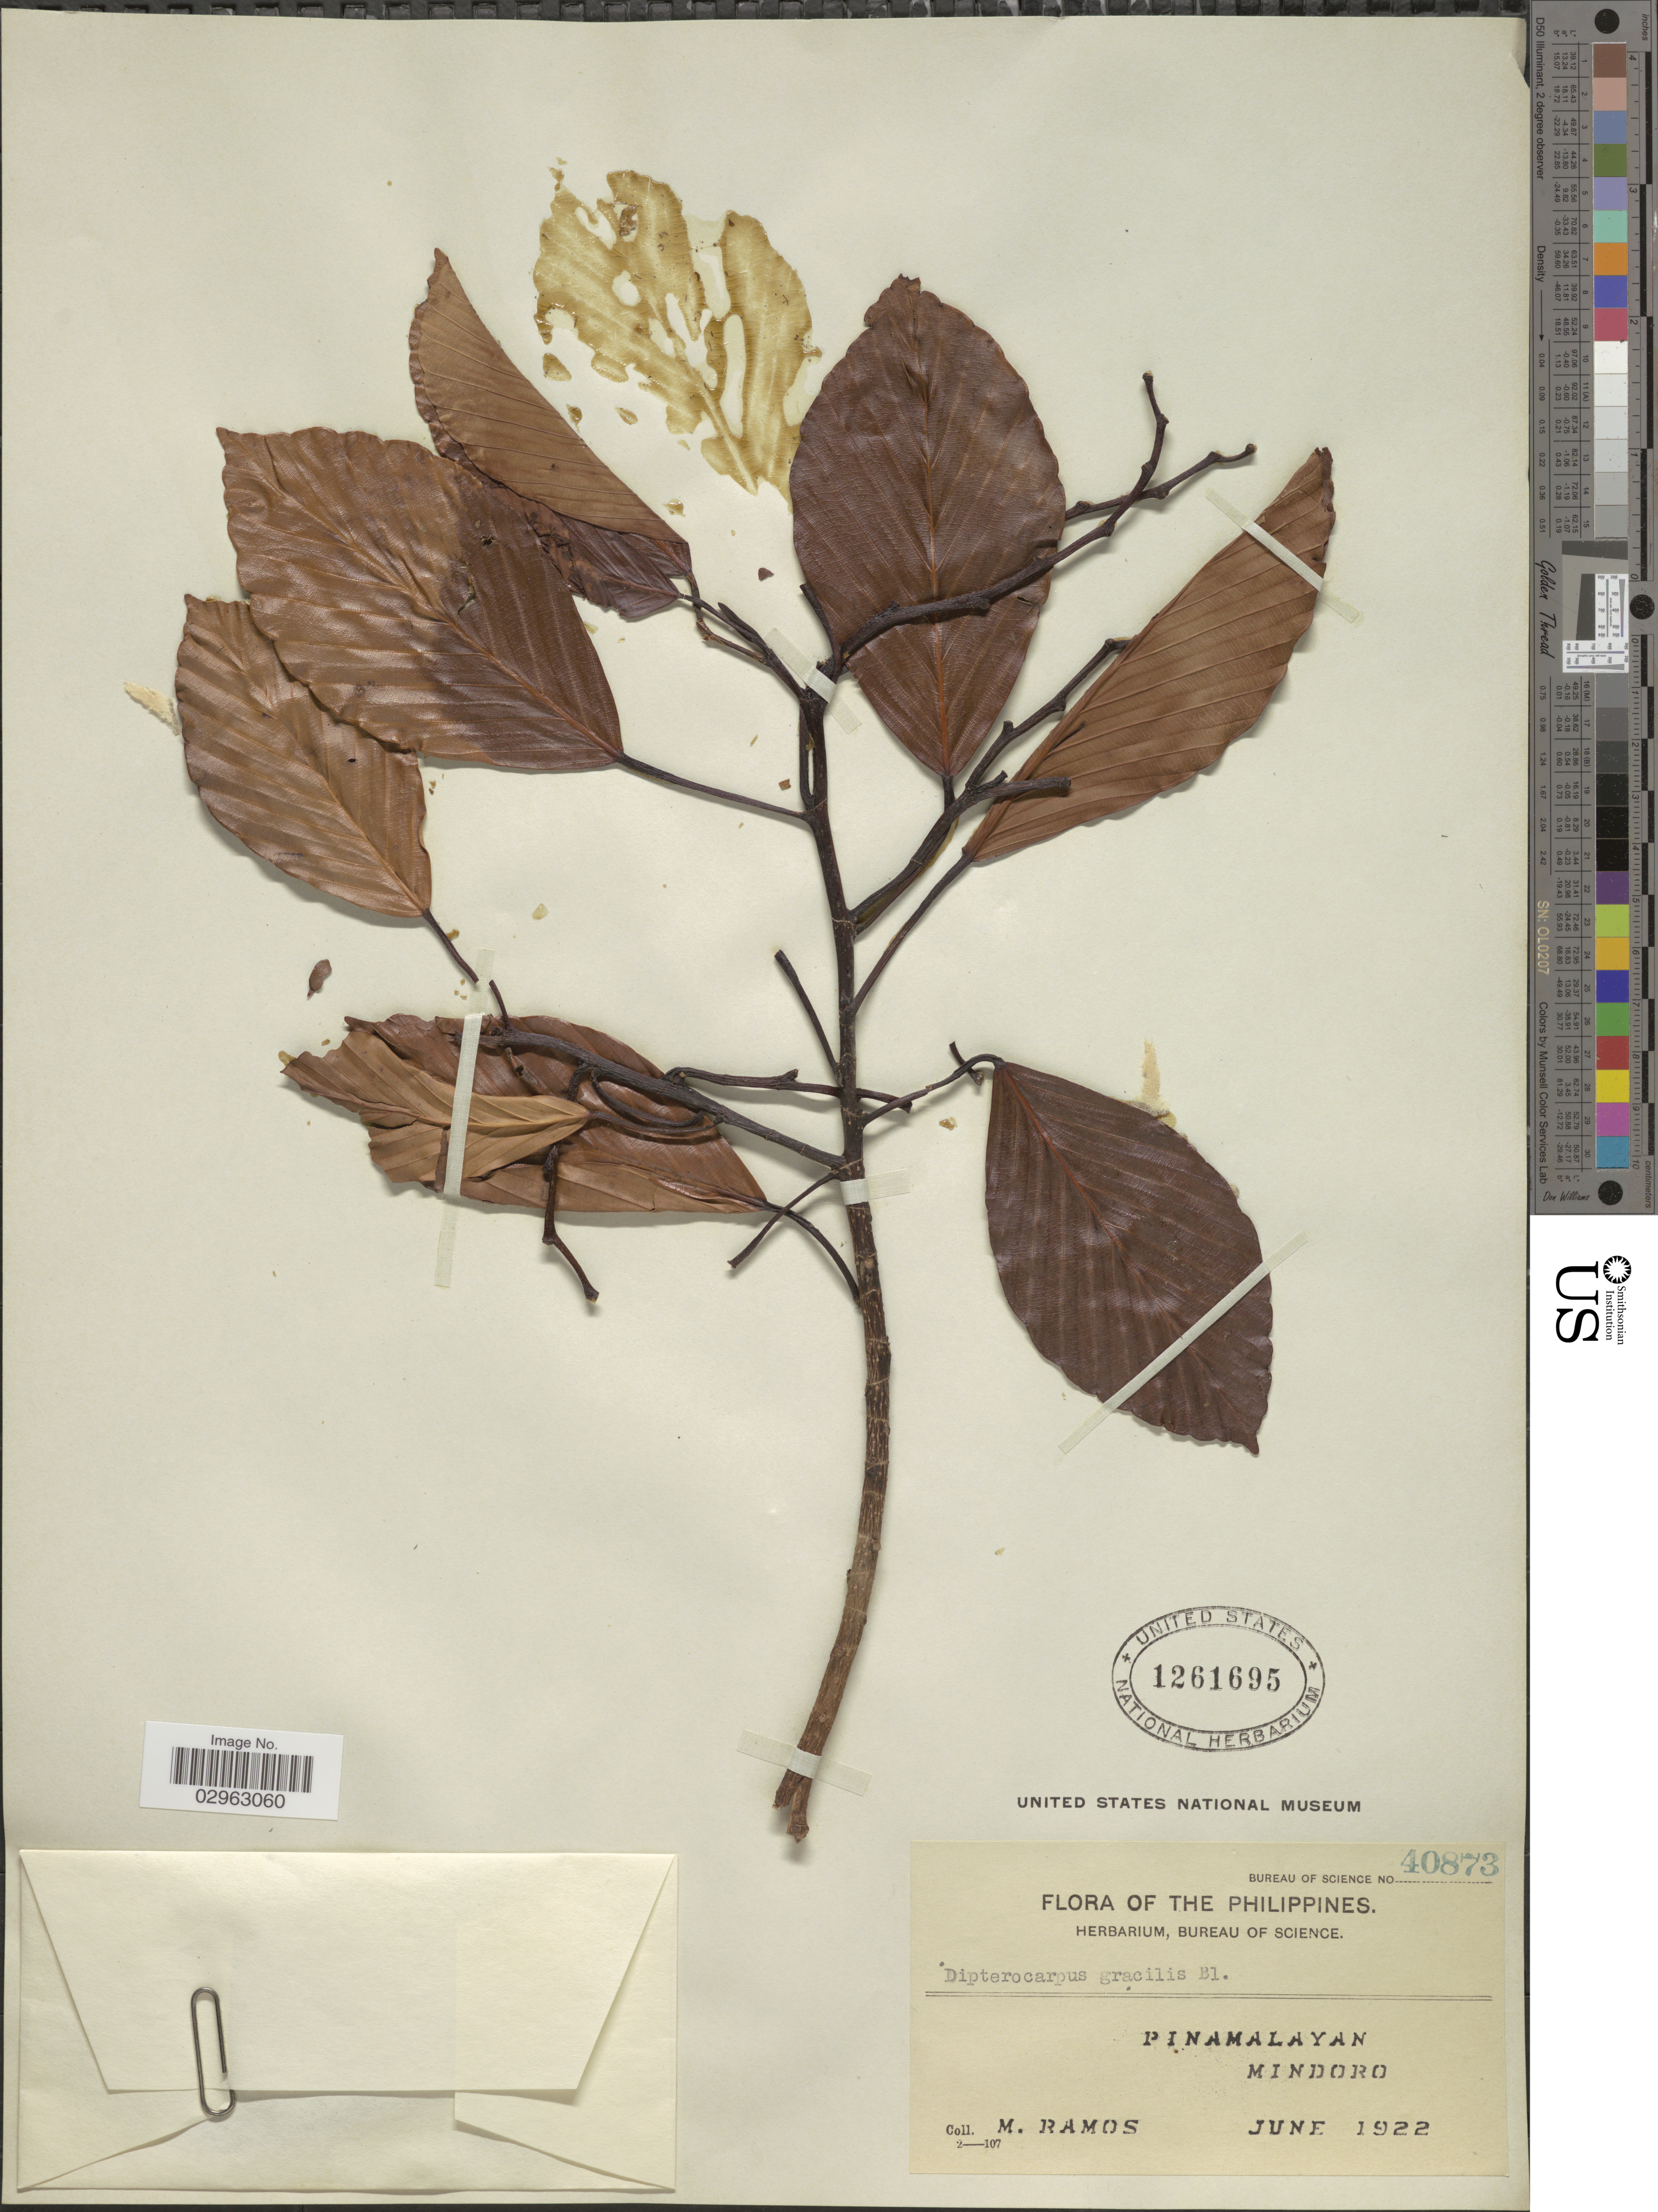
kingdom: Plantae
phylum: Tracheophyta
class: Magnoliopsida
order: Malvales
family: Dipterocarpaceae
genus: Dipterocarpus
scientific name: Dipterocarpus gracilis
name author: Blume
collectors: M. Ramos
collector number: Bureau of Science 40873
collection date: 1922-06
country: Philippines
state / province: Mimaropa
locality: Pinamalayan, Mindoro.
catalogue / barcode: US 1261695